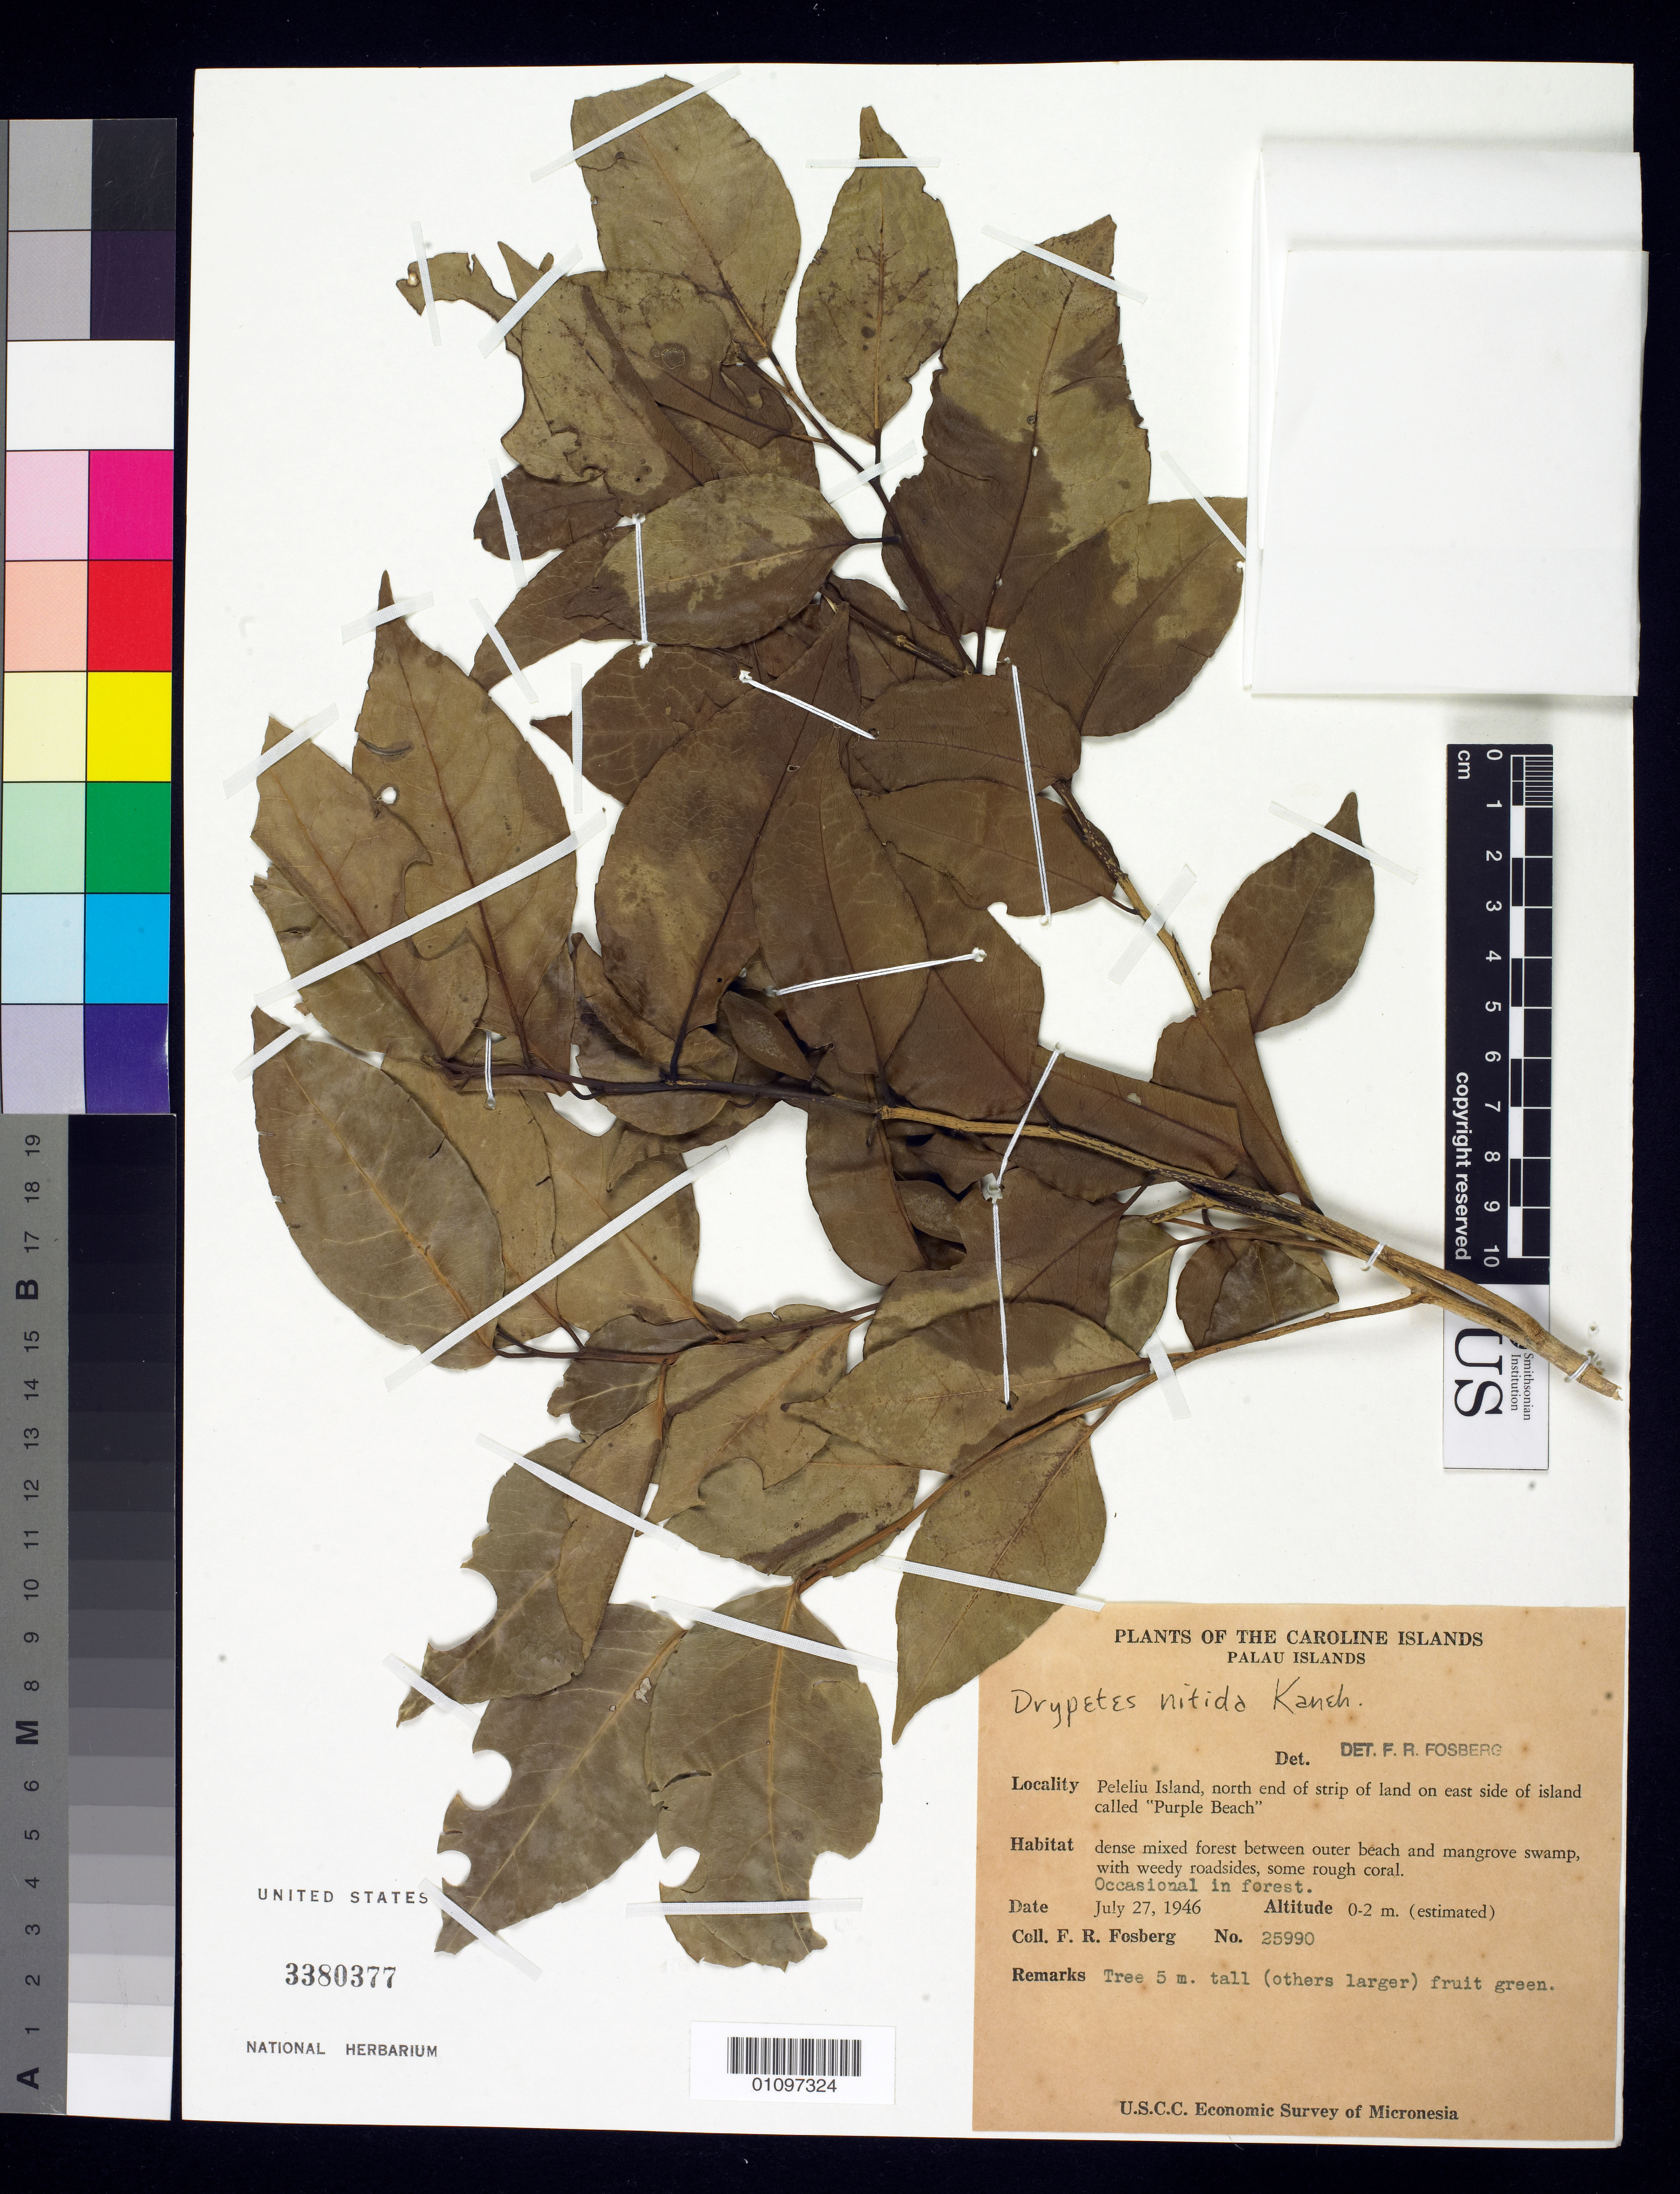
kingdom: Plantae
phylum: Tracheophyta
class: Magnoliopsida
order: Malpighiales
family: Putranjivaceae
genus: Drypetes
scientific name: Drypetes nitida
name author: Kaneh.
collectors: F. R. Fosberg & K. J. Pelzer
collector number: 25990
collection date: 1946-07-31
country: Micronesia, Federated States of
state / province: Truk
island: Moen [Wono]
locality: Muan village, west coast of island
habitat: dense mixed forest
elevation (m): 15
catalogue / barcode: US 3380377